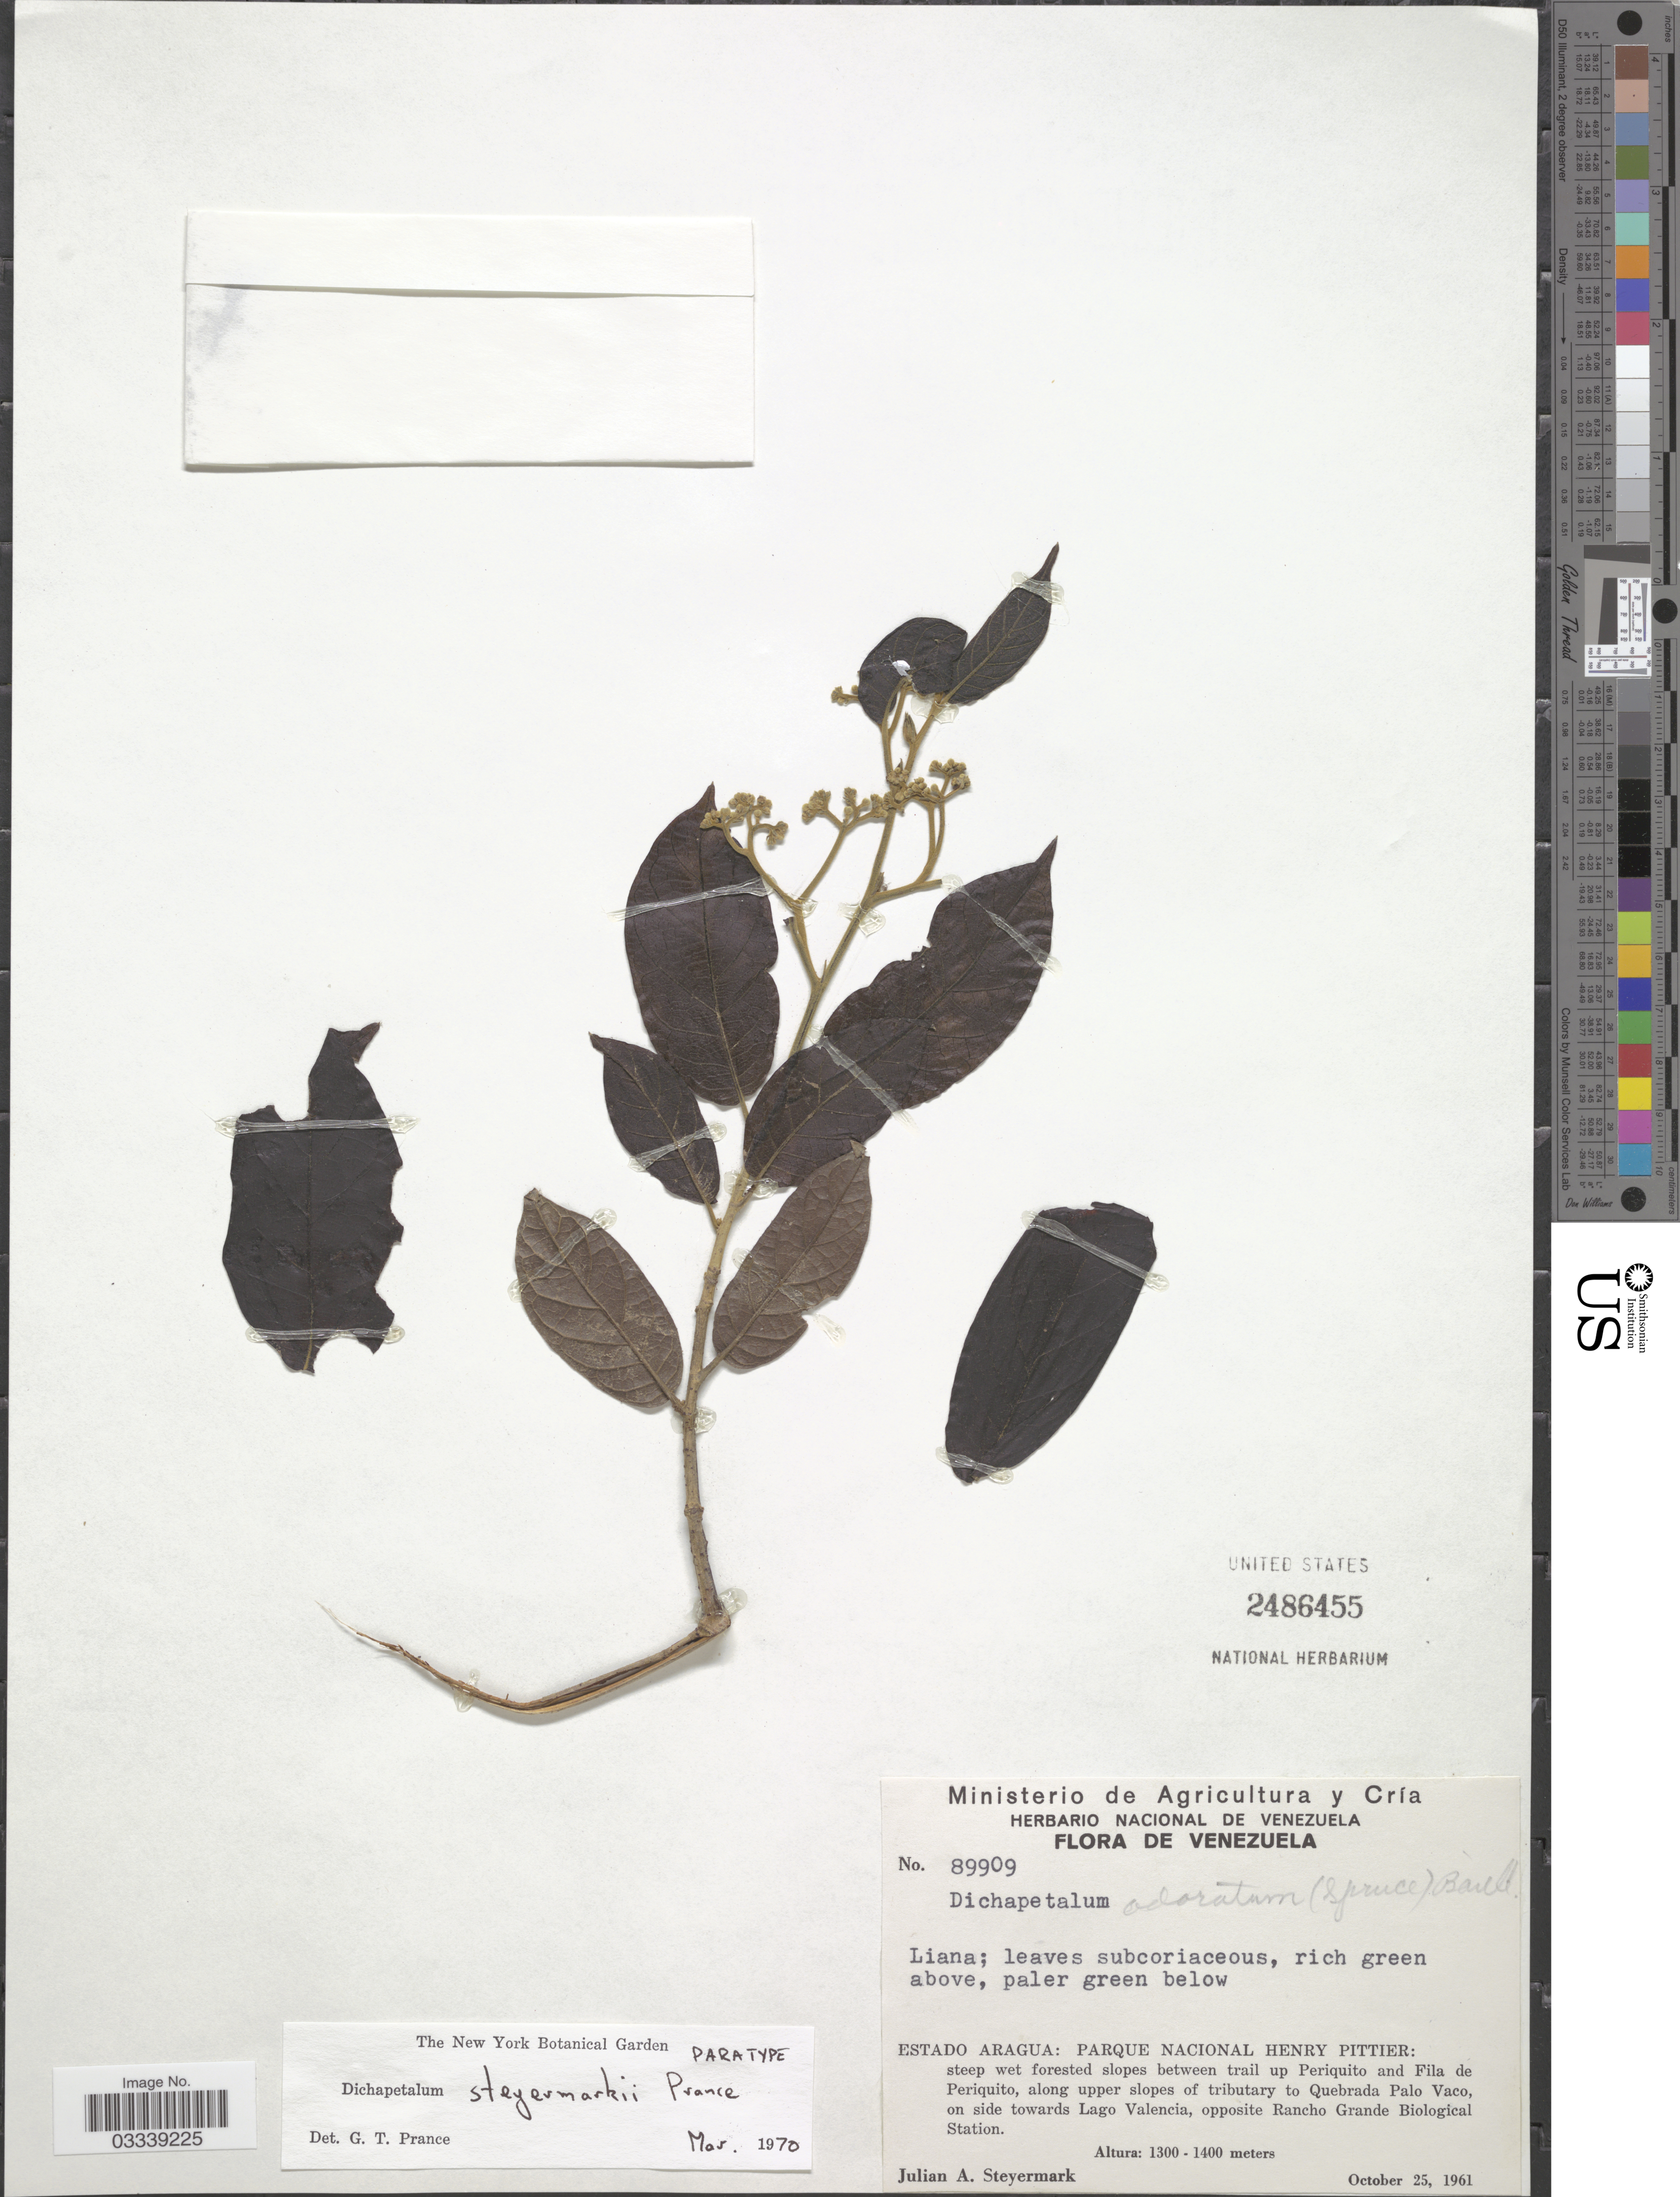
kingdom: Plantae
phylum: Tracheophyta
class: Magnoliopsida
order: Malpighiales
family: Dichapetalaceae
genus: Dichapetalum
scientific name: Dichapetalum steyermarkii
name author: Prance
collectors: J. Steyermark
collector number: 89909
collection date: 1961-10-25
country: Venezuela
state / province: Aragua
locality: Parque Nacional Henry Pittier: steep wet forested slopes between trail up Periquito and Fila de Periquito, along upper slopes of tributary to Quebrada Palo Vaco, on side towards Lago Valencia, opposite Rancho Grande Biological Station.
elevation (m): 1300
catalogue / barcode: US 2486455